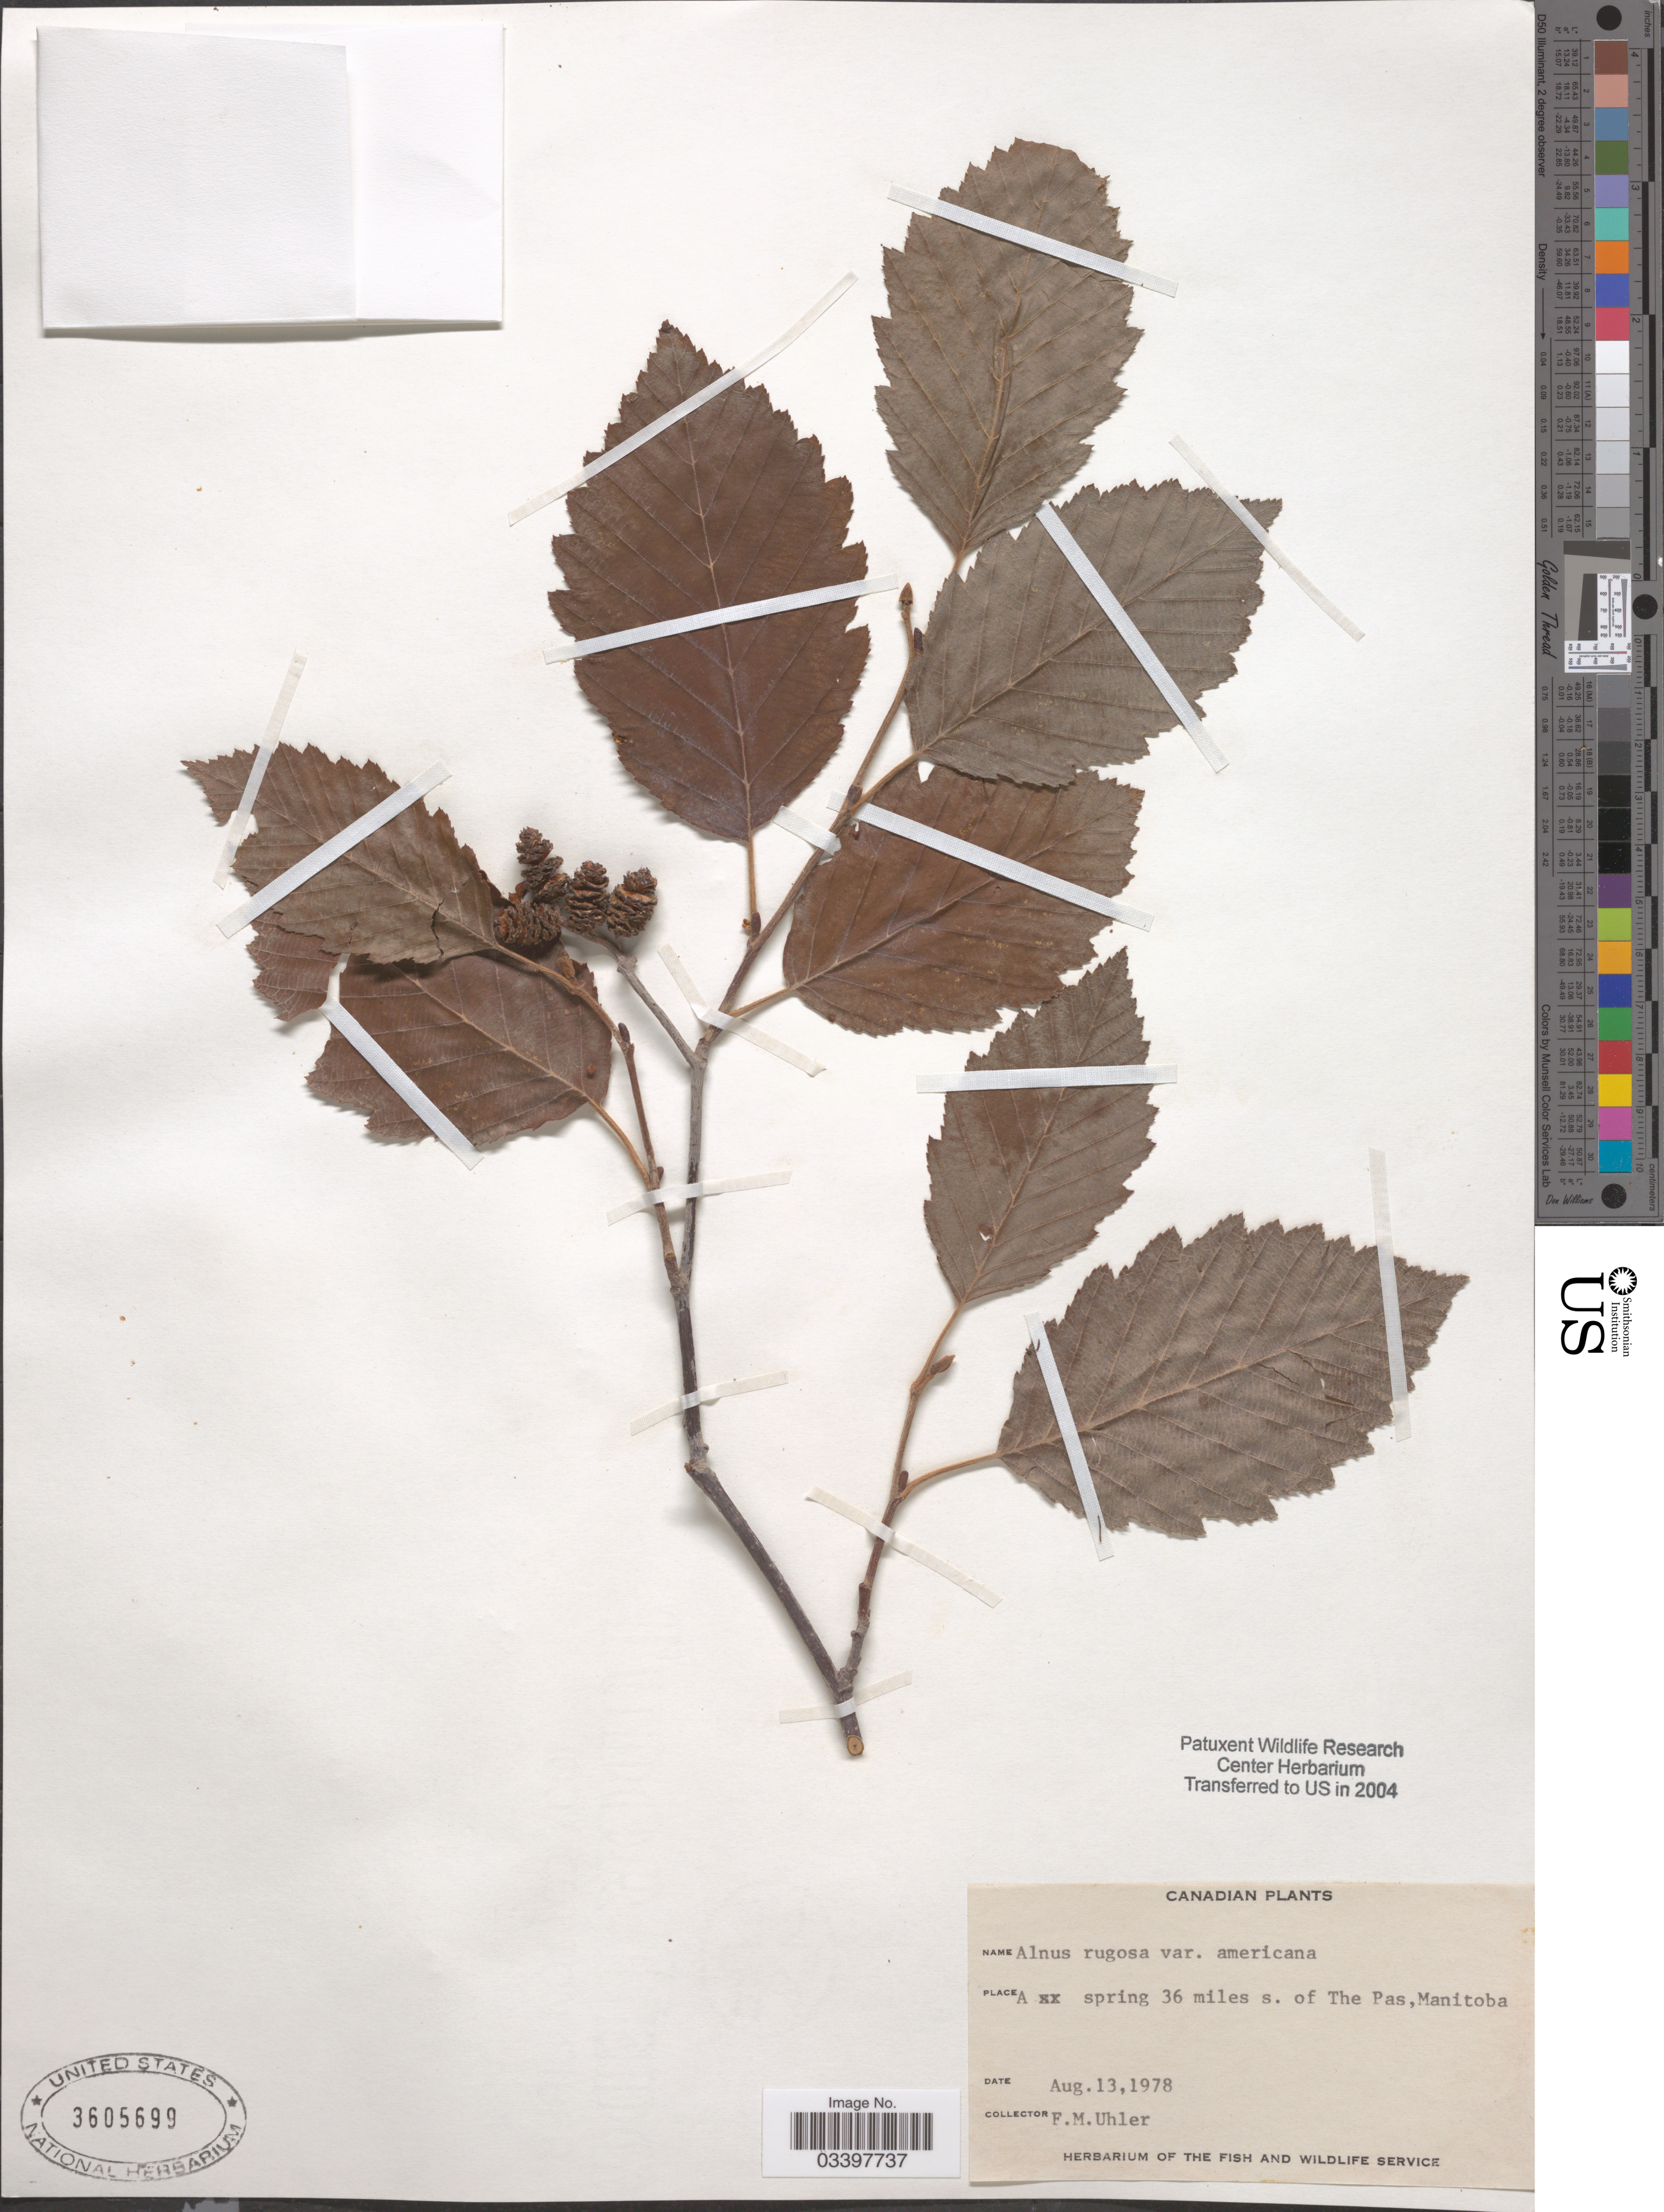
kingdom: Plantae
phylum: Tracheophyta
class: Magnoliopsida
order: Fagales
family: Betulaceae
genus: Alnus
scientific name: Alnus incana subsp. rugosa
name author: (Du Roi) R.T. Clausen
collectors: F. M. Uhler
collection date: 1978-08-13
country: Canada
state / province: Manitoba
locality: A spring 36 miles s. of The Pas.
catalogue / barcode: US 3605699